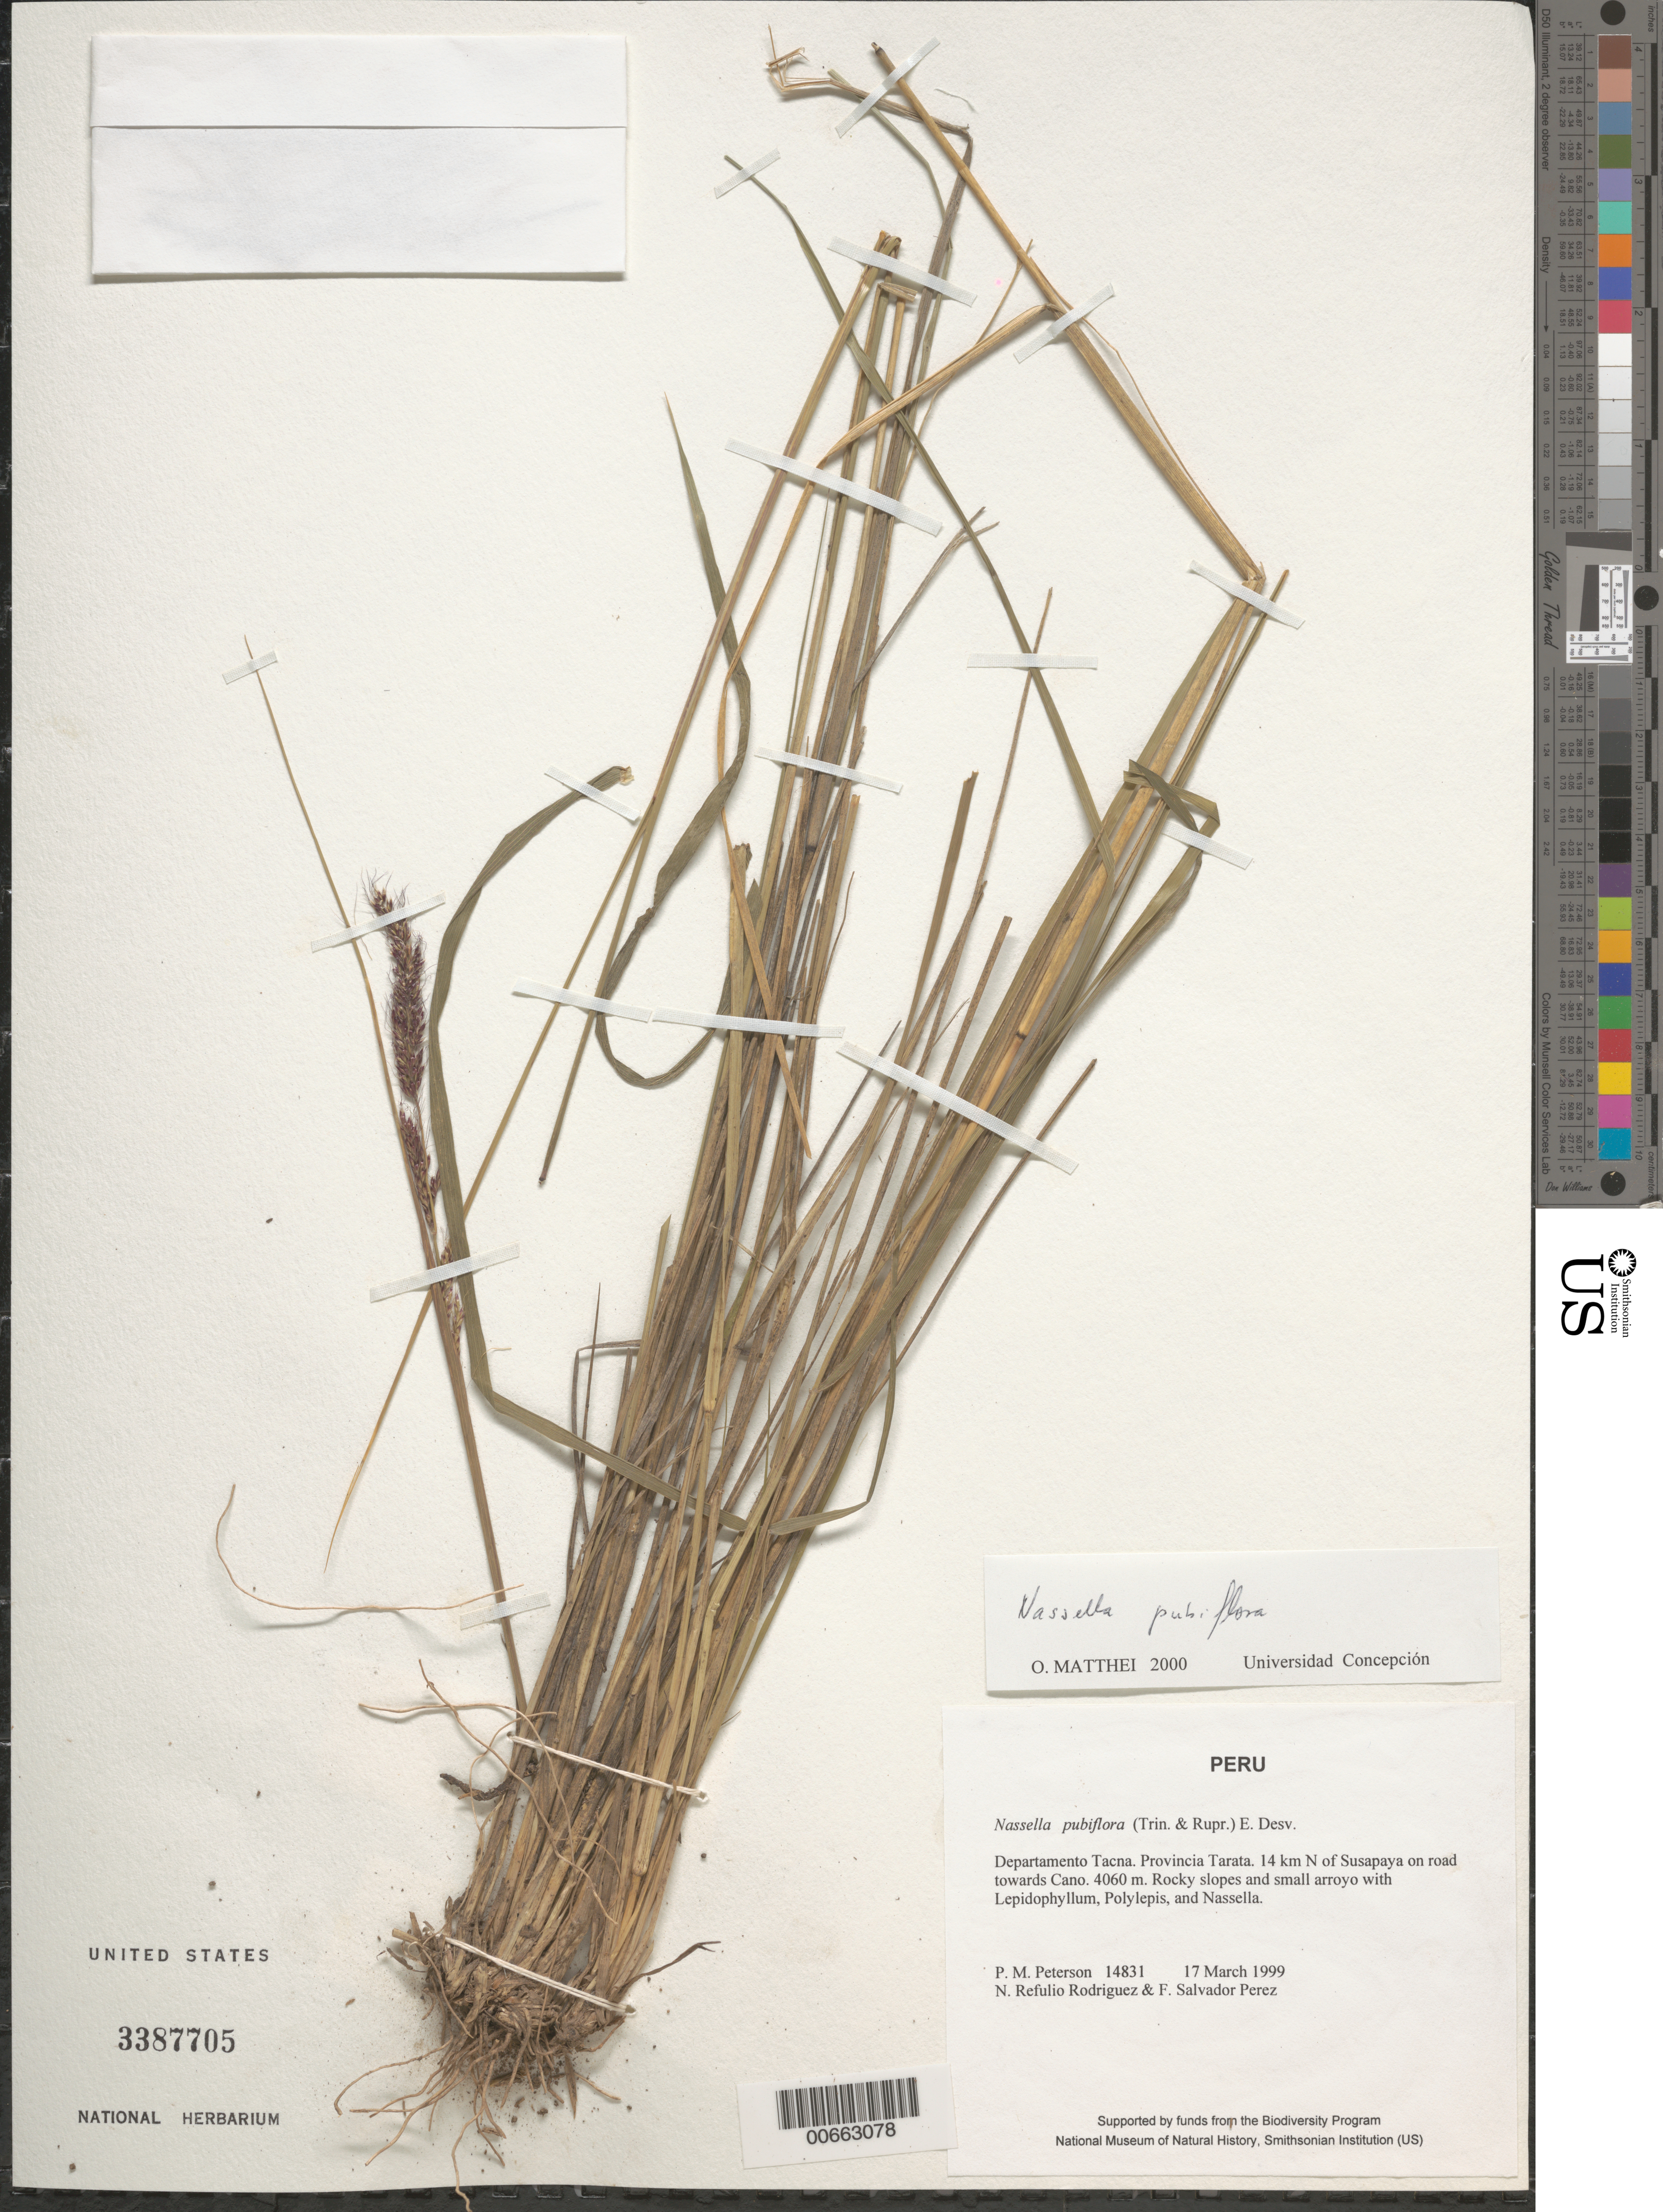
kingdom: Plantae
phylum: Tracheophyta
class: Liliopsida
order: Poales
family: Poaceae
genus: Nassella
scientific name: Nassella pubiflora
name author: (Trin. & Rupr.) É. Desv.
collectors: P. M. Peterson, N. Refulio-Rodríguez & F. Salvador Perez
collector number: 14831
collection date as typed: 17 Mar 1999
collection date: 1999-03-17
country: Peru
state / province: Tacna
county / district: Tarata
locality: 14 km N of Susapaya on road towards Cano.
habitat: Rocky slopes and small arroyo with Lepidophyllum, Polylepis and Nassella.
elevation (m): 4060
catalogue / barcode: US 3387705